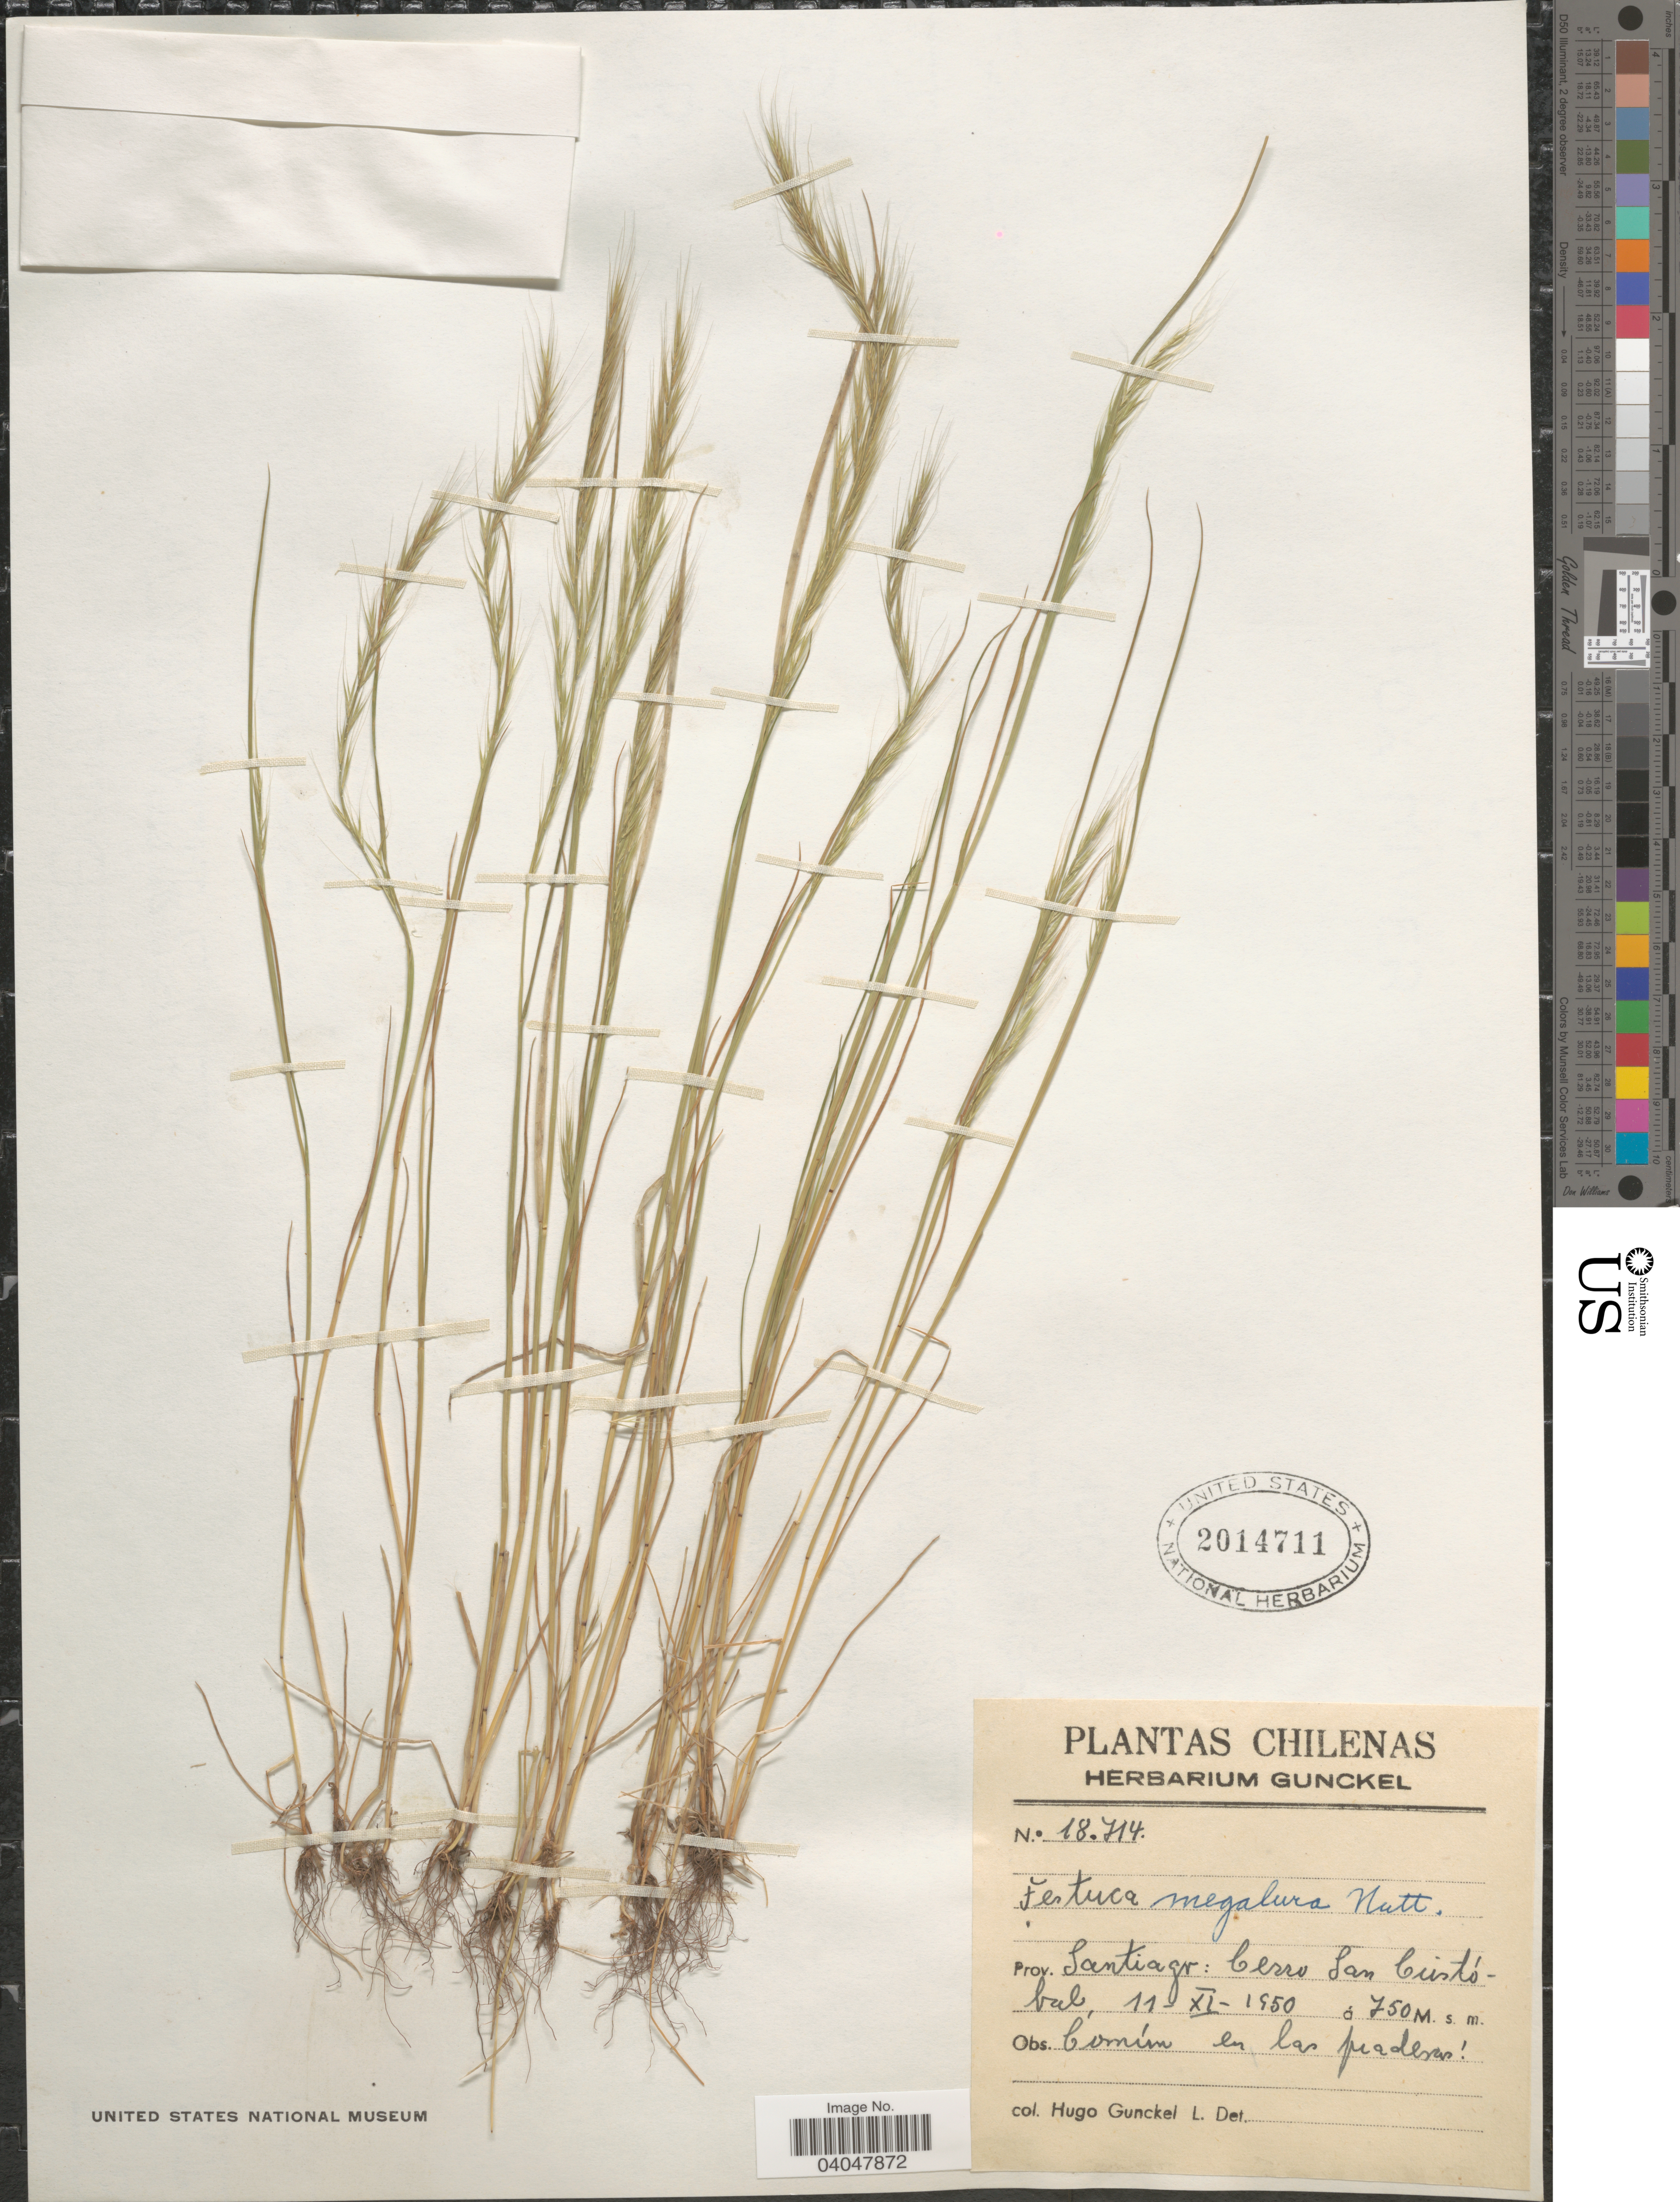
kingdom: Plantae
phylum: Tracheophyta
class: Liliopsida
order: Poales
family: Poaceae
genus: Festuca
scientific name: Festuca megalura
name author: Nutt.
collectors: H. Gunckel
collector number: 18714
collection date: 1950-11-11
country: Chile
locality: Prov. Santiago: Cerro Dan Cristóbal.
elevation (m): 750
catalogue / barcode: US 2014711